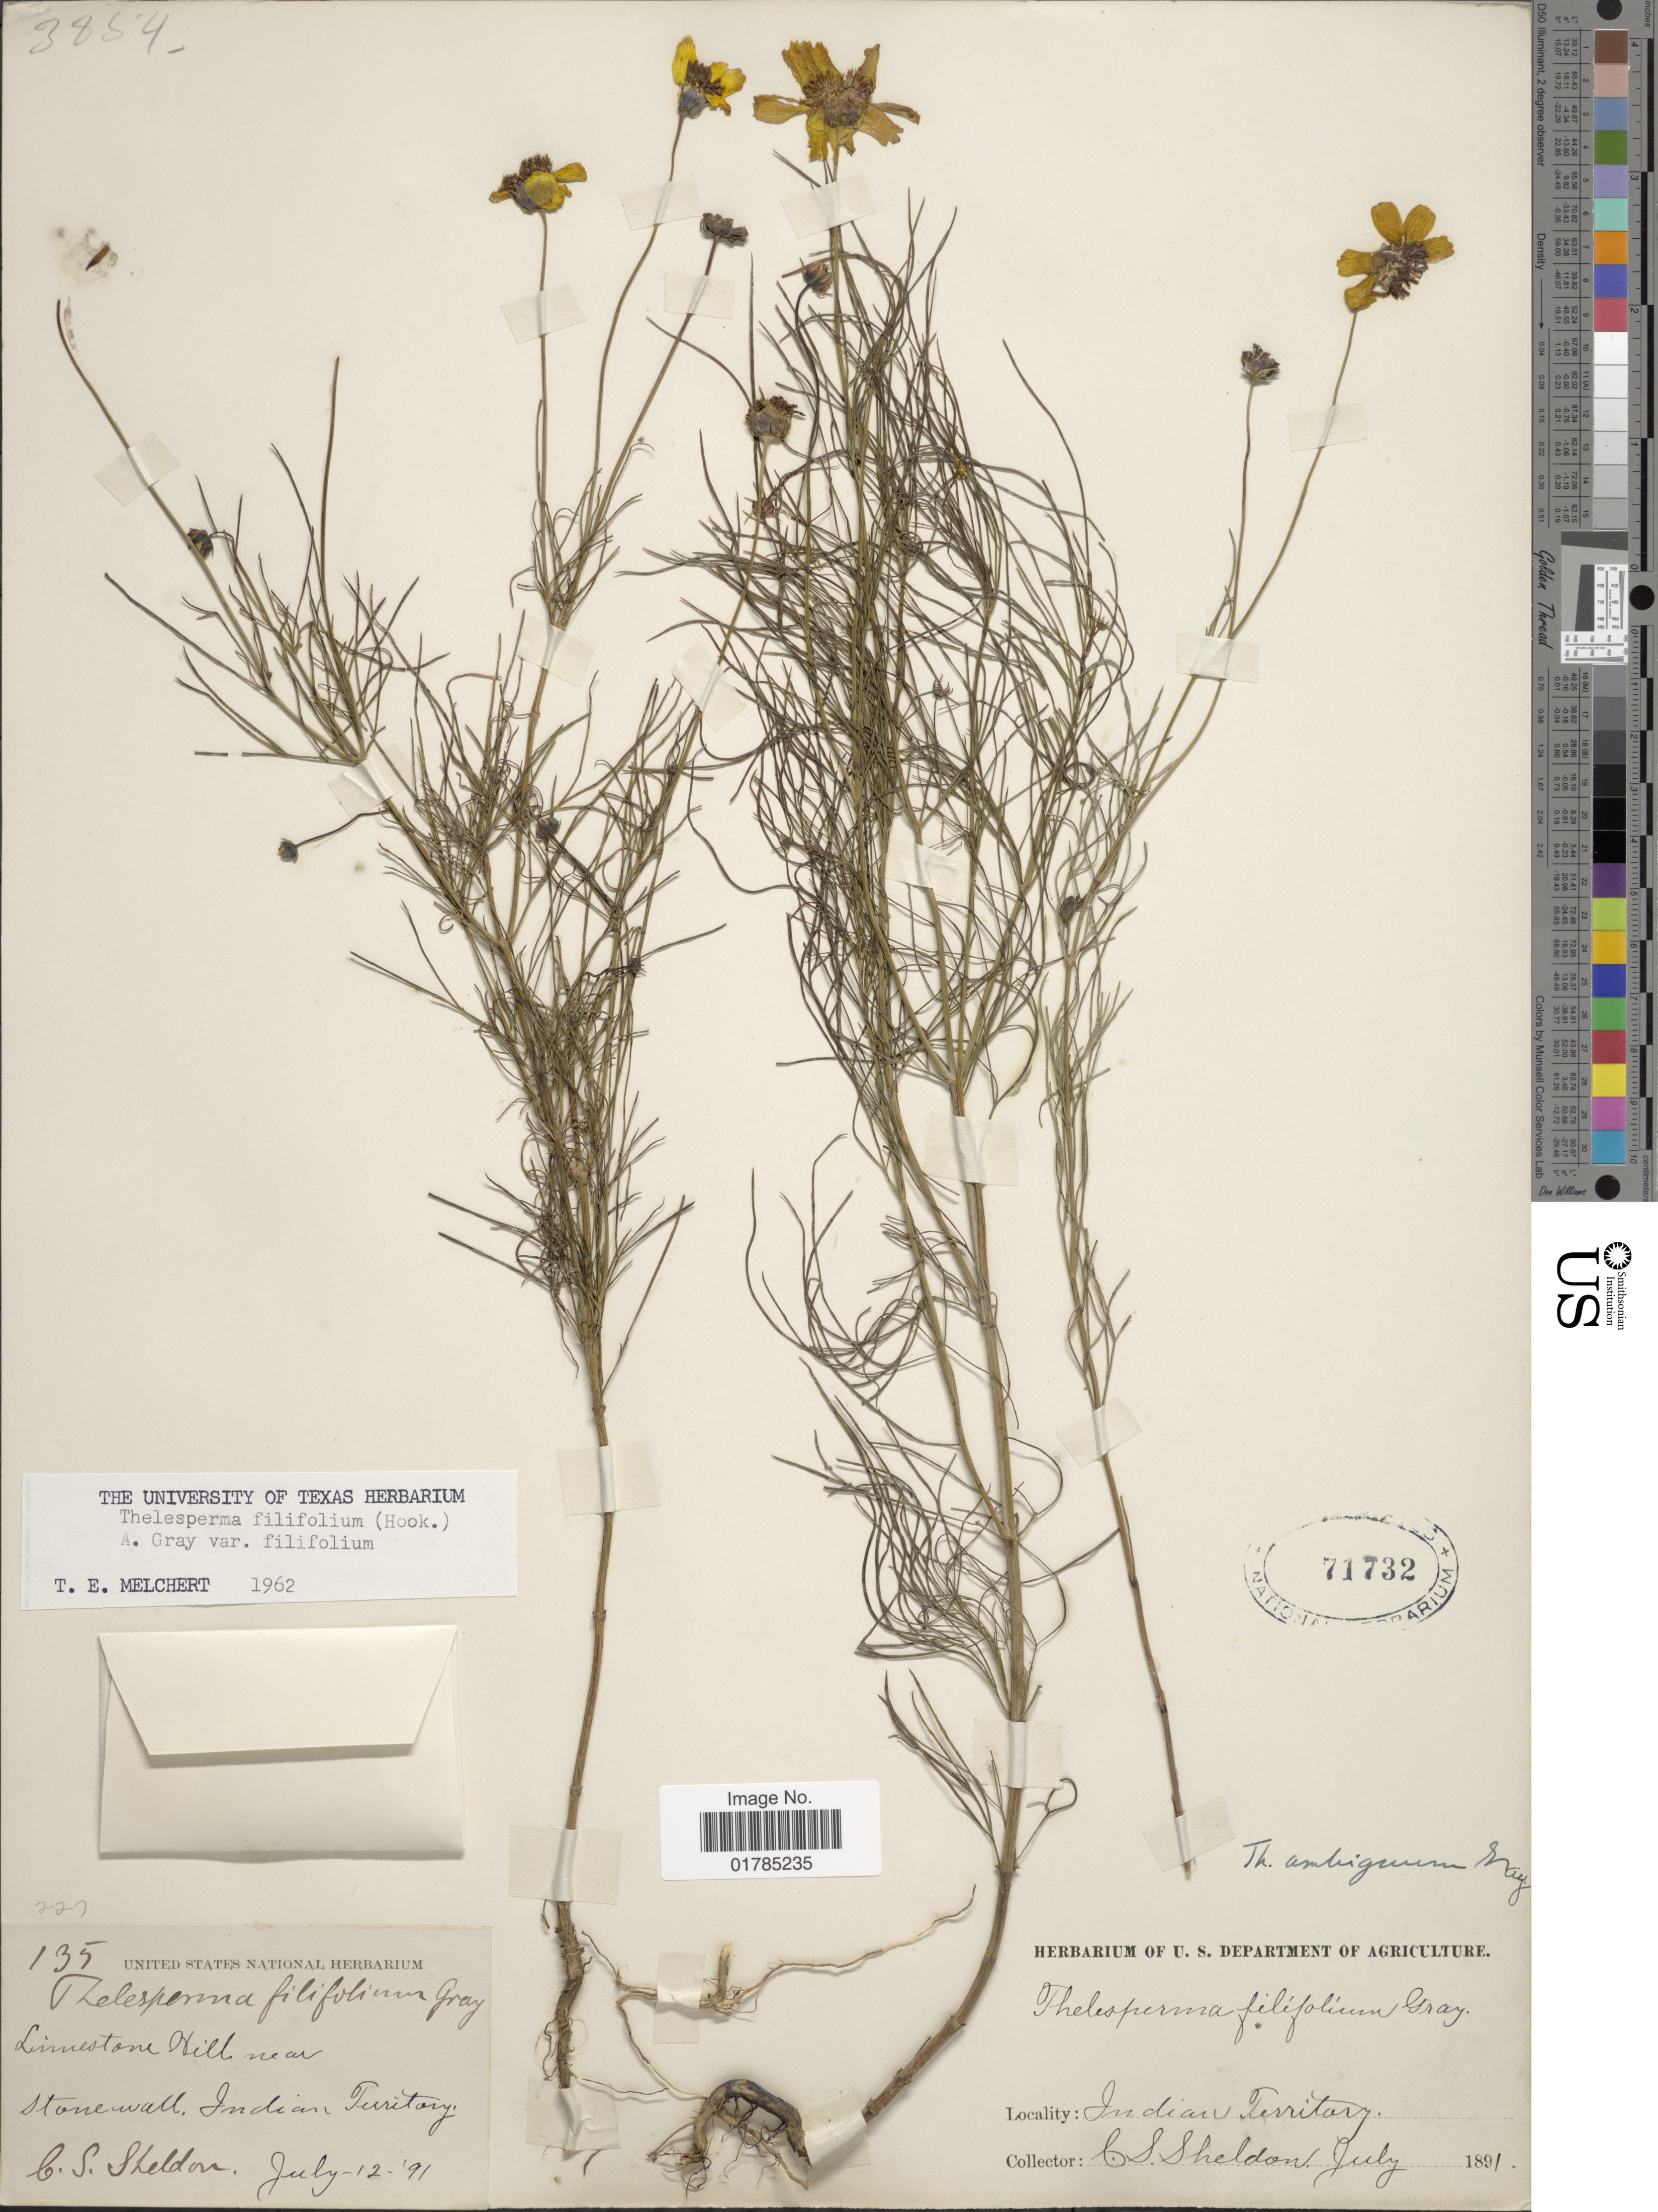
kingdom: Plantae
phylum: Tracheophyta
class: Magnoliopsida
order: Asterales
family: Asteraceae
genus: Thelesperma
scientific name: Thelesperma filifolium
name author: (Hook.) A. Gray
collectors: C. S. Sheldon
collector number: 135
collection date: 1891-07-12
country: United States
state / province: Oklahoma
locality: Stonewell, Indian Territory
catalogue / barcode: US 71732